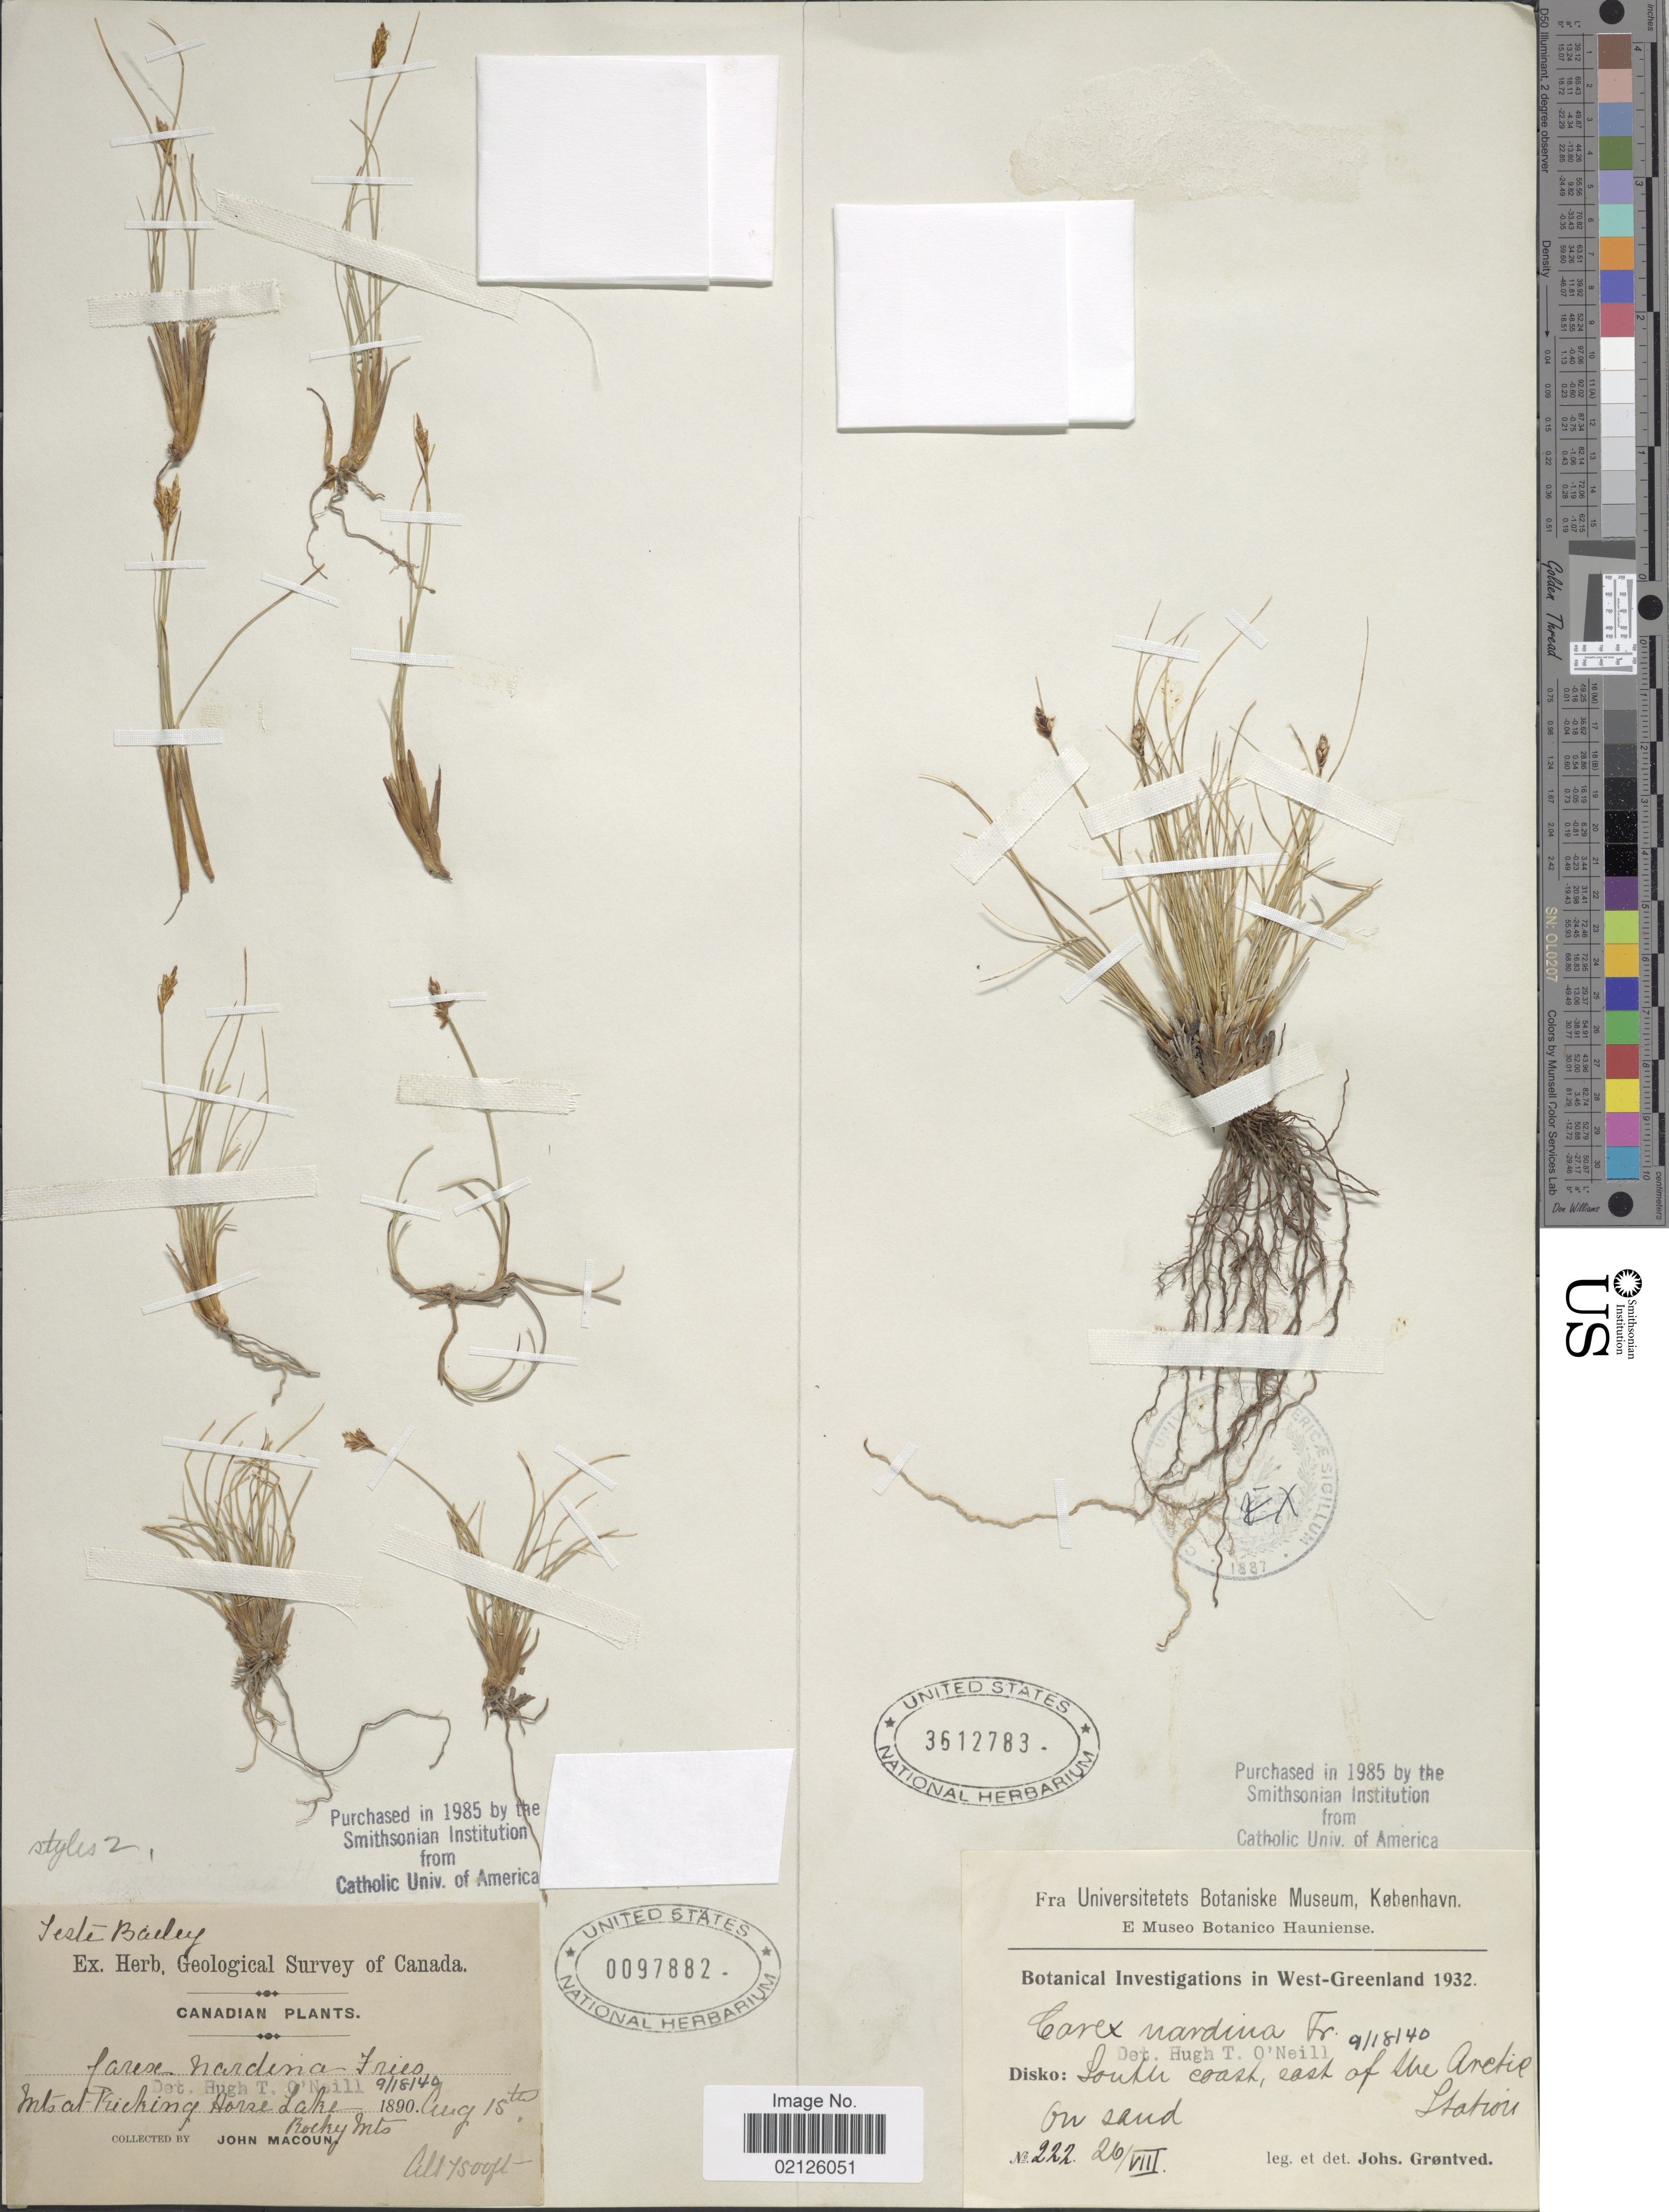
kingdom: Plantae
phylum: Tracheophyta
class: Liliopsida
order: Poales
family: Cyperaceae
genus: Carex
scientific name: Carex nardina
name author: (Hornem.) Fr.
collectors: J. Grøntved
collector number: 222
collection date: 1932-07-26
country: Greenland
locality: West-Greenland, Disko: South coast, east of the Arctic Station, On sand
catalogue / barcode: US 3612783-2